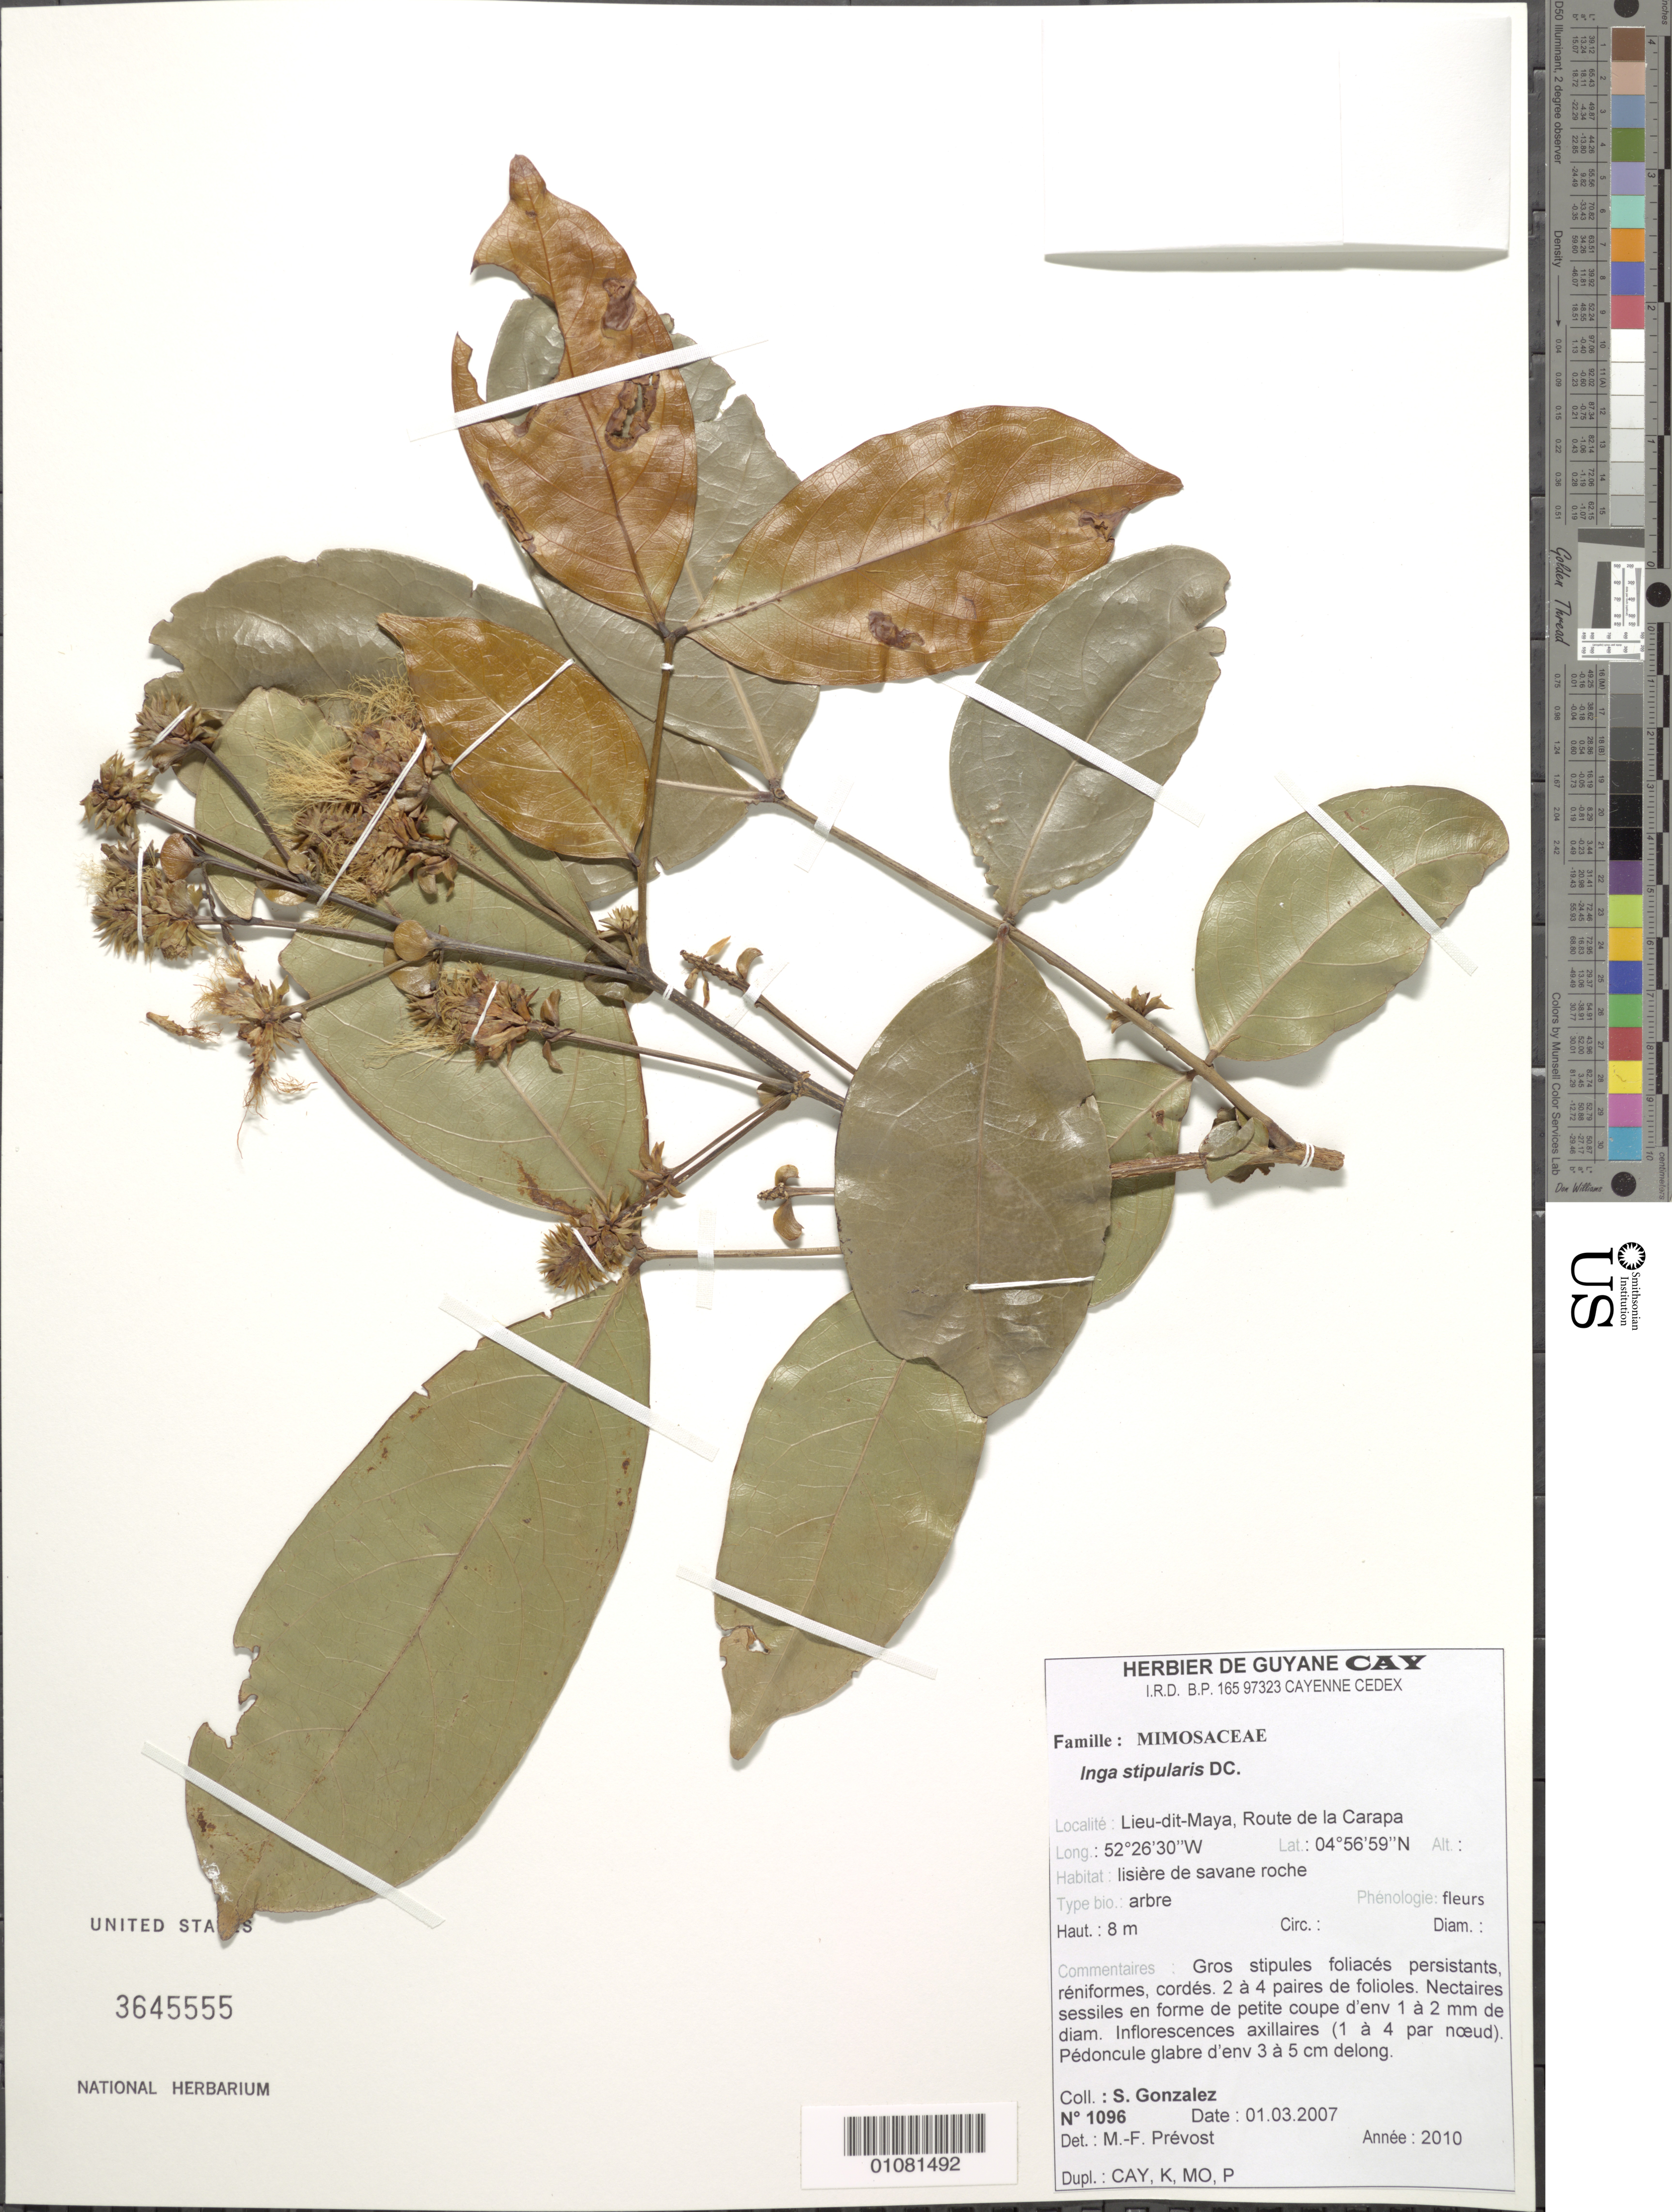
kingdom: Plantae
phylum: Tracheophyta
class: Magnoliopsida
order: Fabales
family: Fabaceae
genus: Inga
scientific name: Inga stipularis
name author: DC.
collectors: S. Gonzalez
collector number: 1096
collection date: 2007-03-01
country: French Guiana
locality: Lieu-dit-Maya, Route de la Carapa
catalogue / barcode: US 3645555